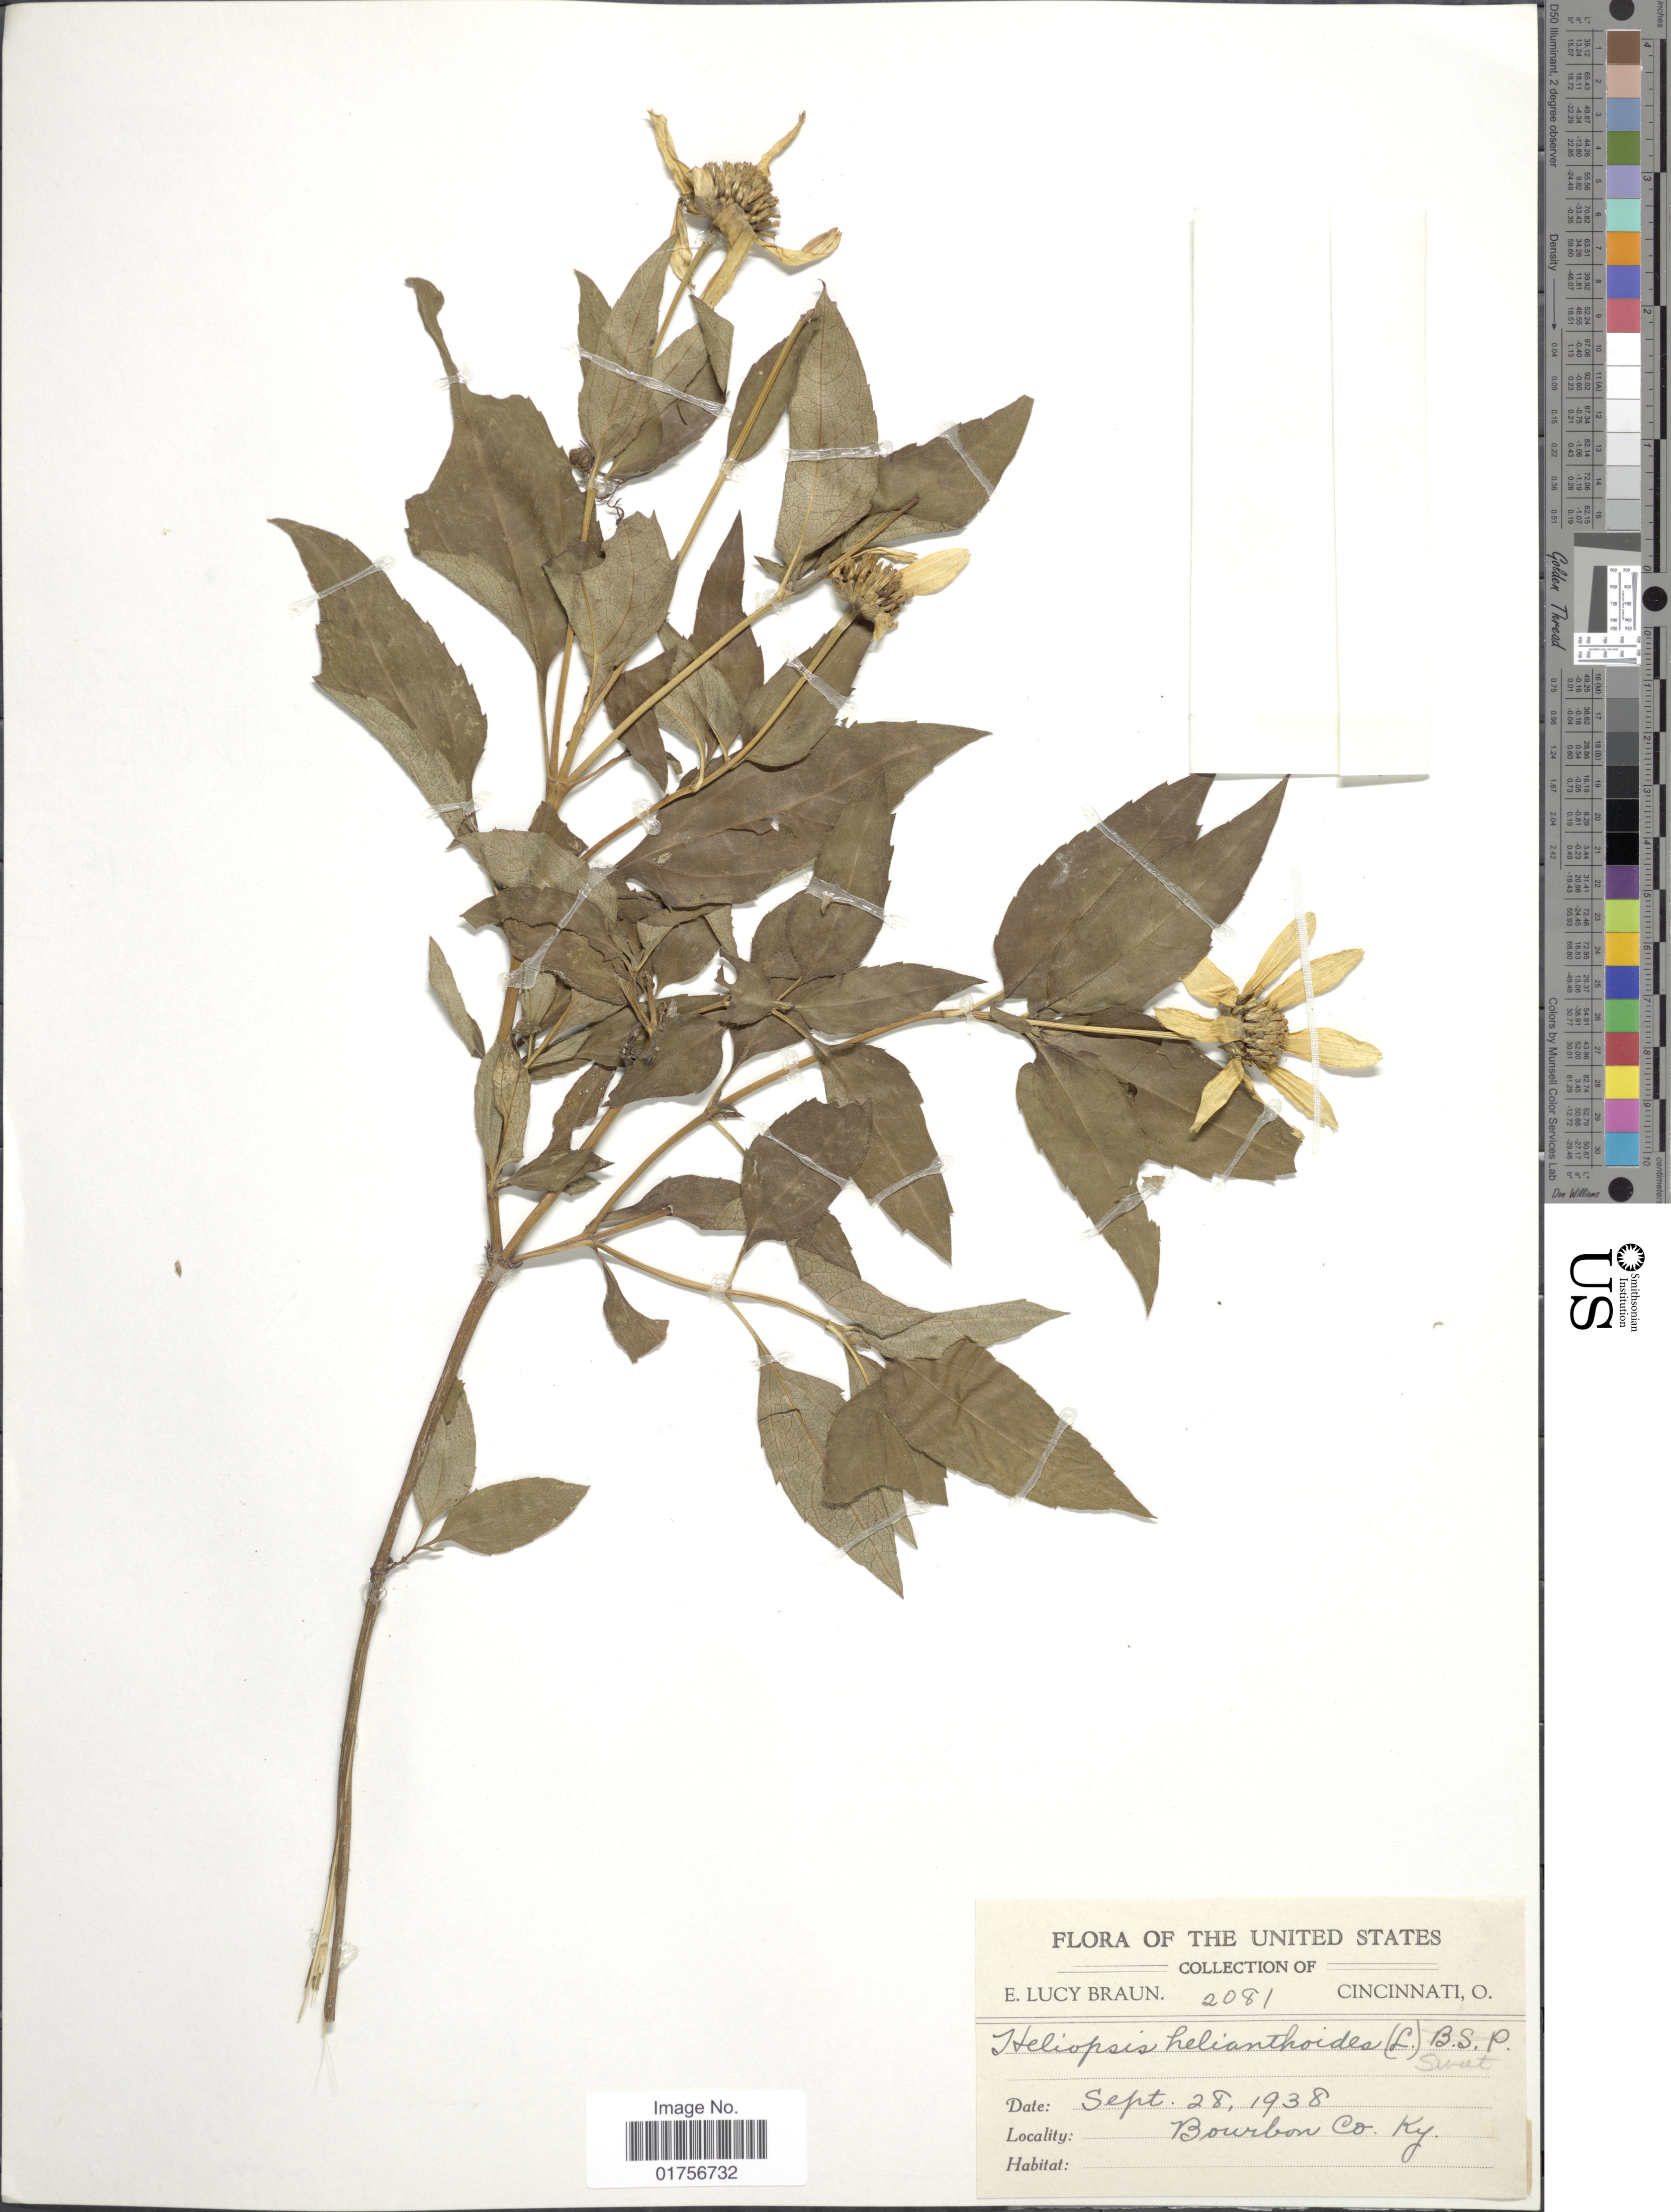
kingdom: Plantae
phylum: Tracheophyta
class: Magnoliopsida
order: Asterales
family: Asteraceae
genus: Heliopsis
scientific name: Heliopsis helianthoides subsp. helianthoides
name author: (L.) Sweet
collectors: E. L. Braun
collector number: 2081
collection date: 1938-09-28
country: United States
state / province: Kentucky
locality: Bourbon Co., Ky.